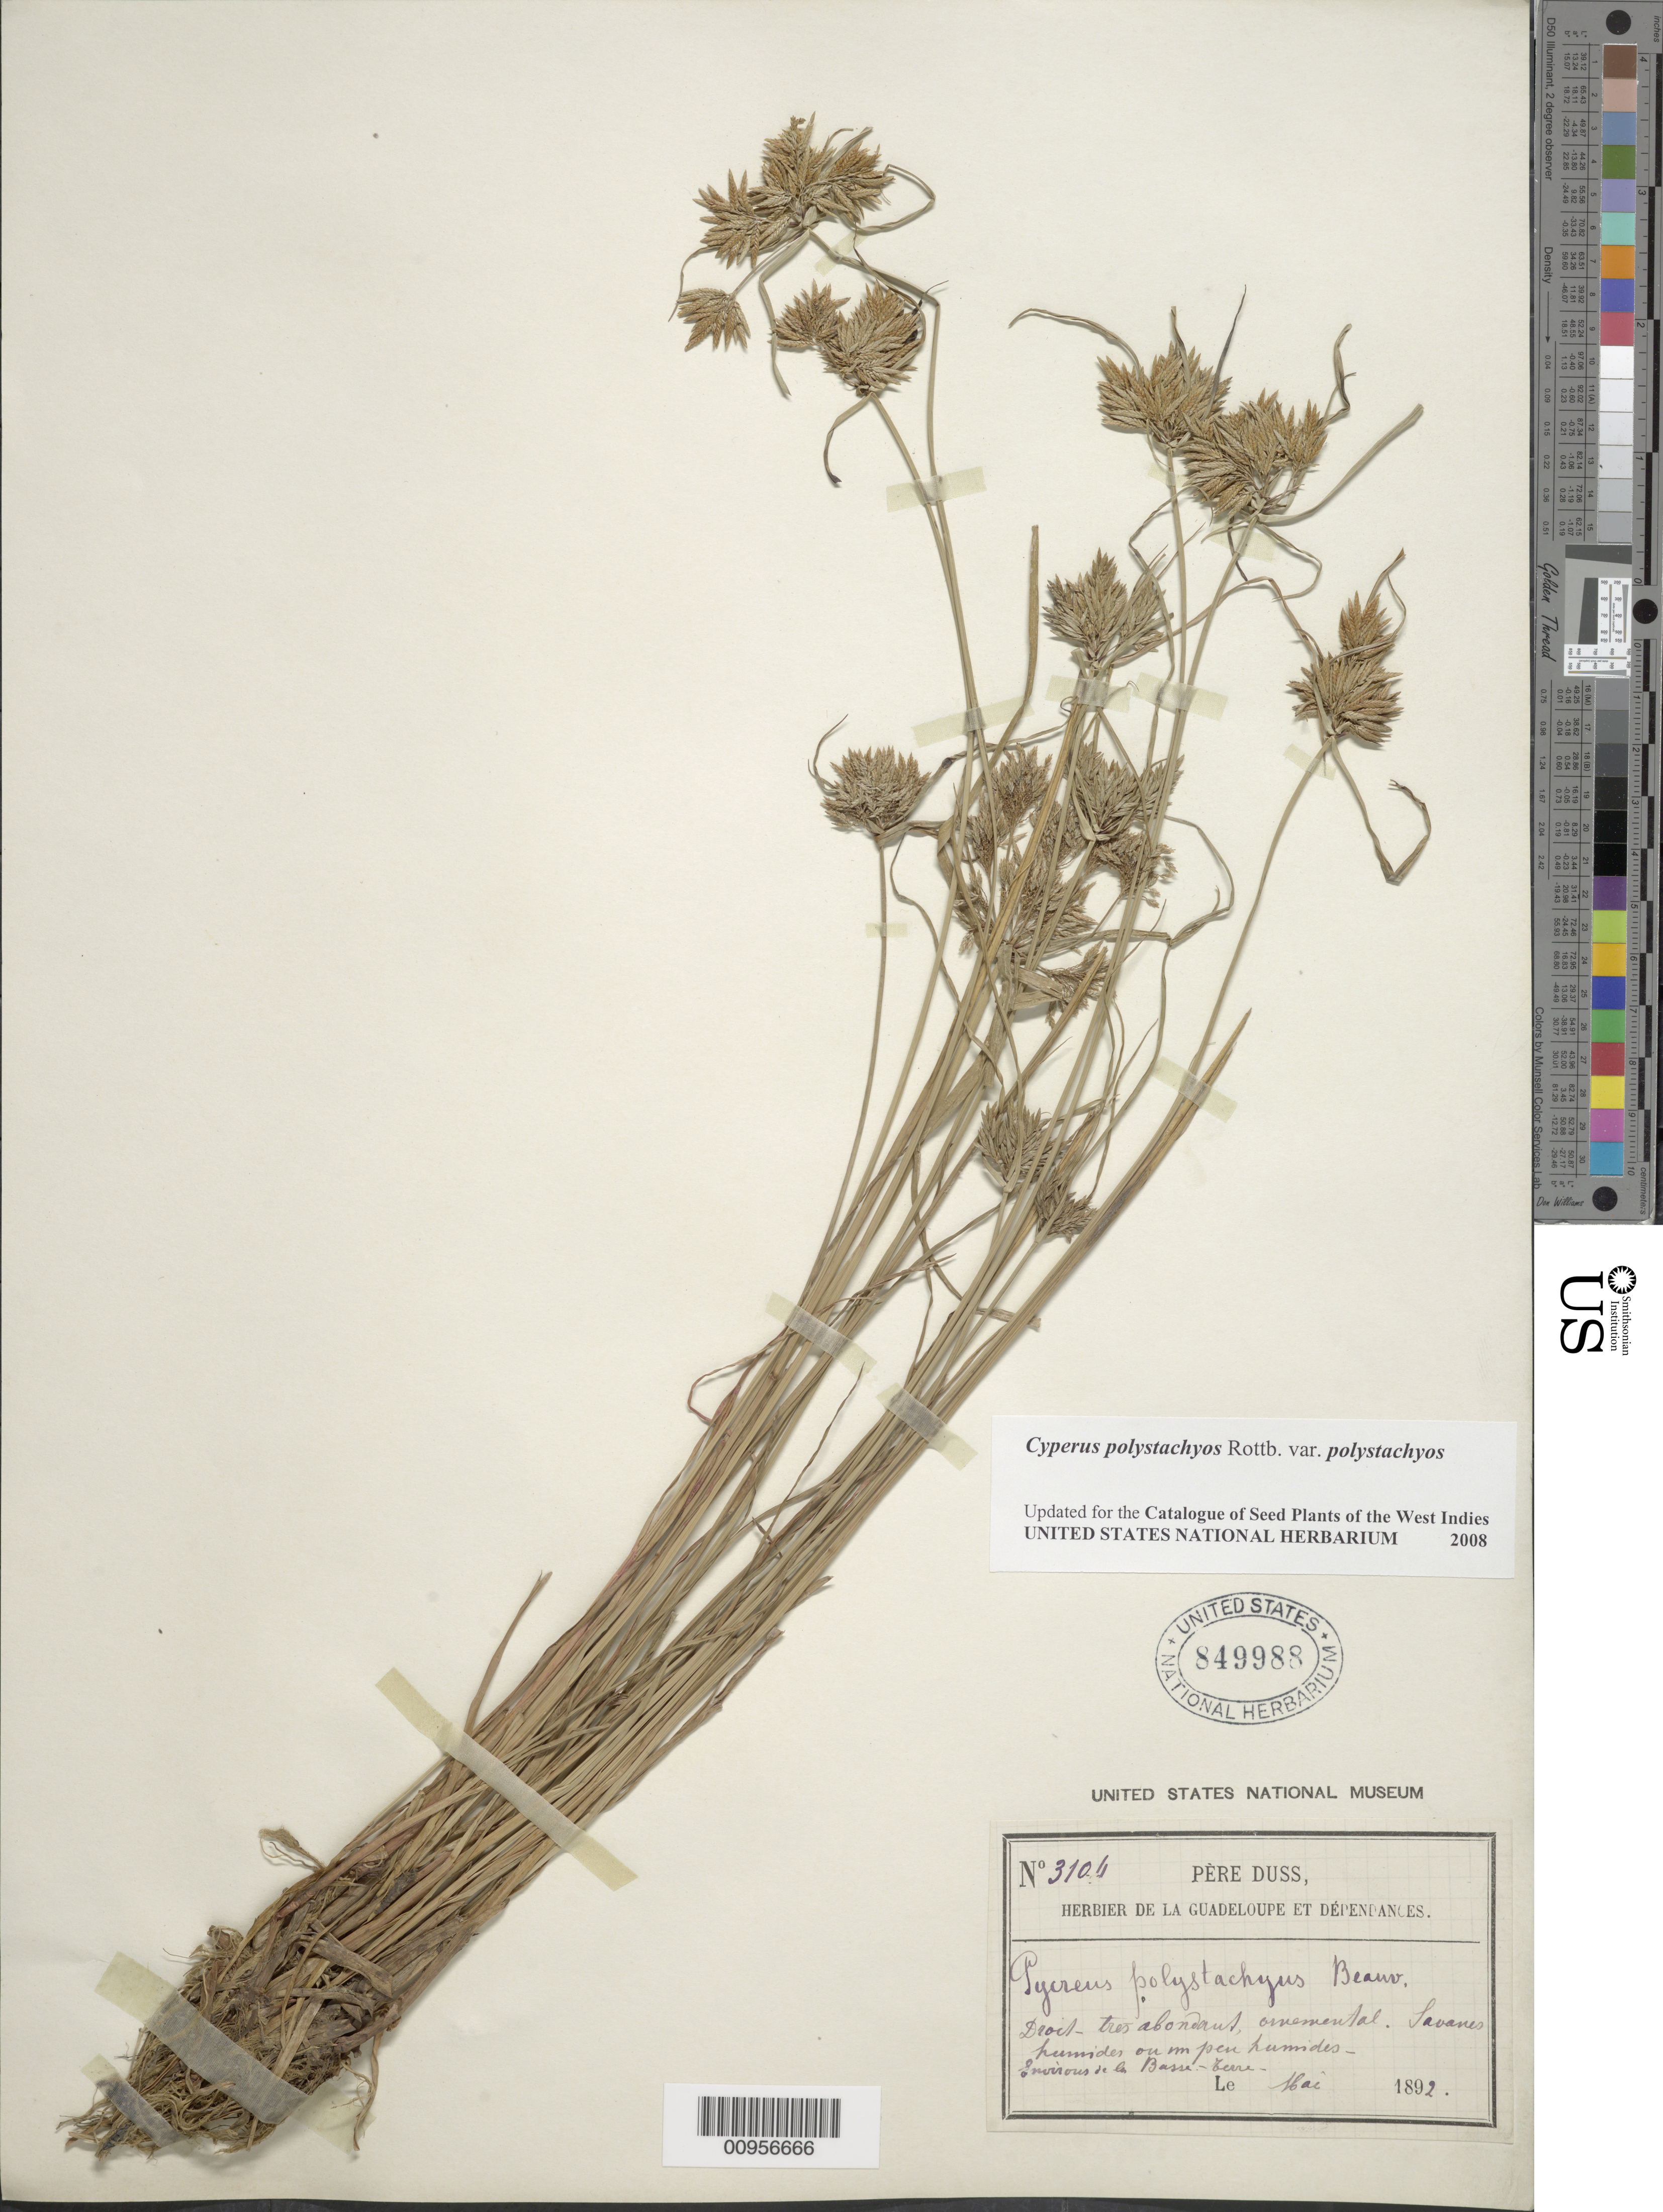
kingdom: Plantae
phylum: Tracheophyta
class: Liliopsida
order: Poales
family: Cyperaceae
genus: Cyperus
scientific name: Cyperus polystachyos var. polystachyos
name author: Rottb.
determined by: Strong, M. T., (US), Smithsonian Institution - National Museum of Natural History (UNITED STATES)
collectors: Père Duss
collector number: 3104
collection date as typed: May 1892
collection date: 1892-05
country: Guadeloupe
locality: Environs de la Basse Terre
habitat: Savanes humides ou "em pen" humides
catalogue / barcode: US 849988